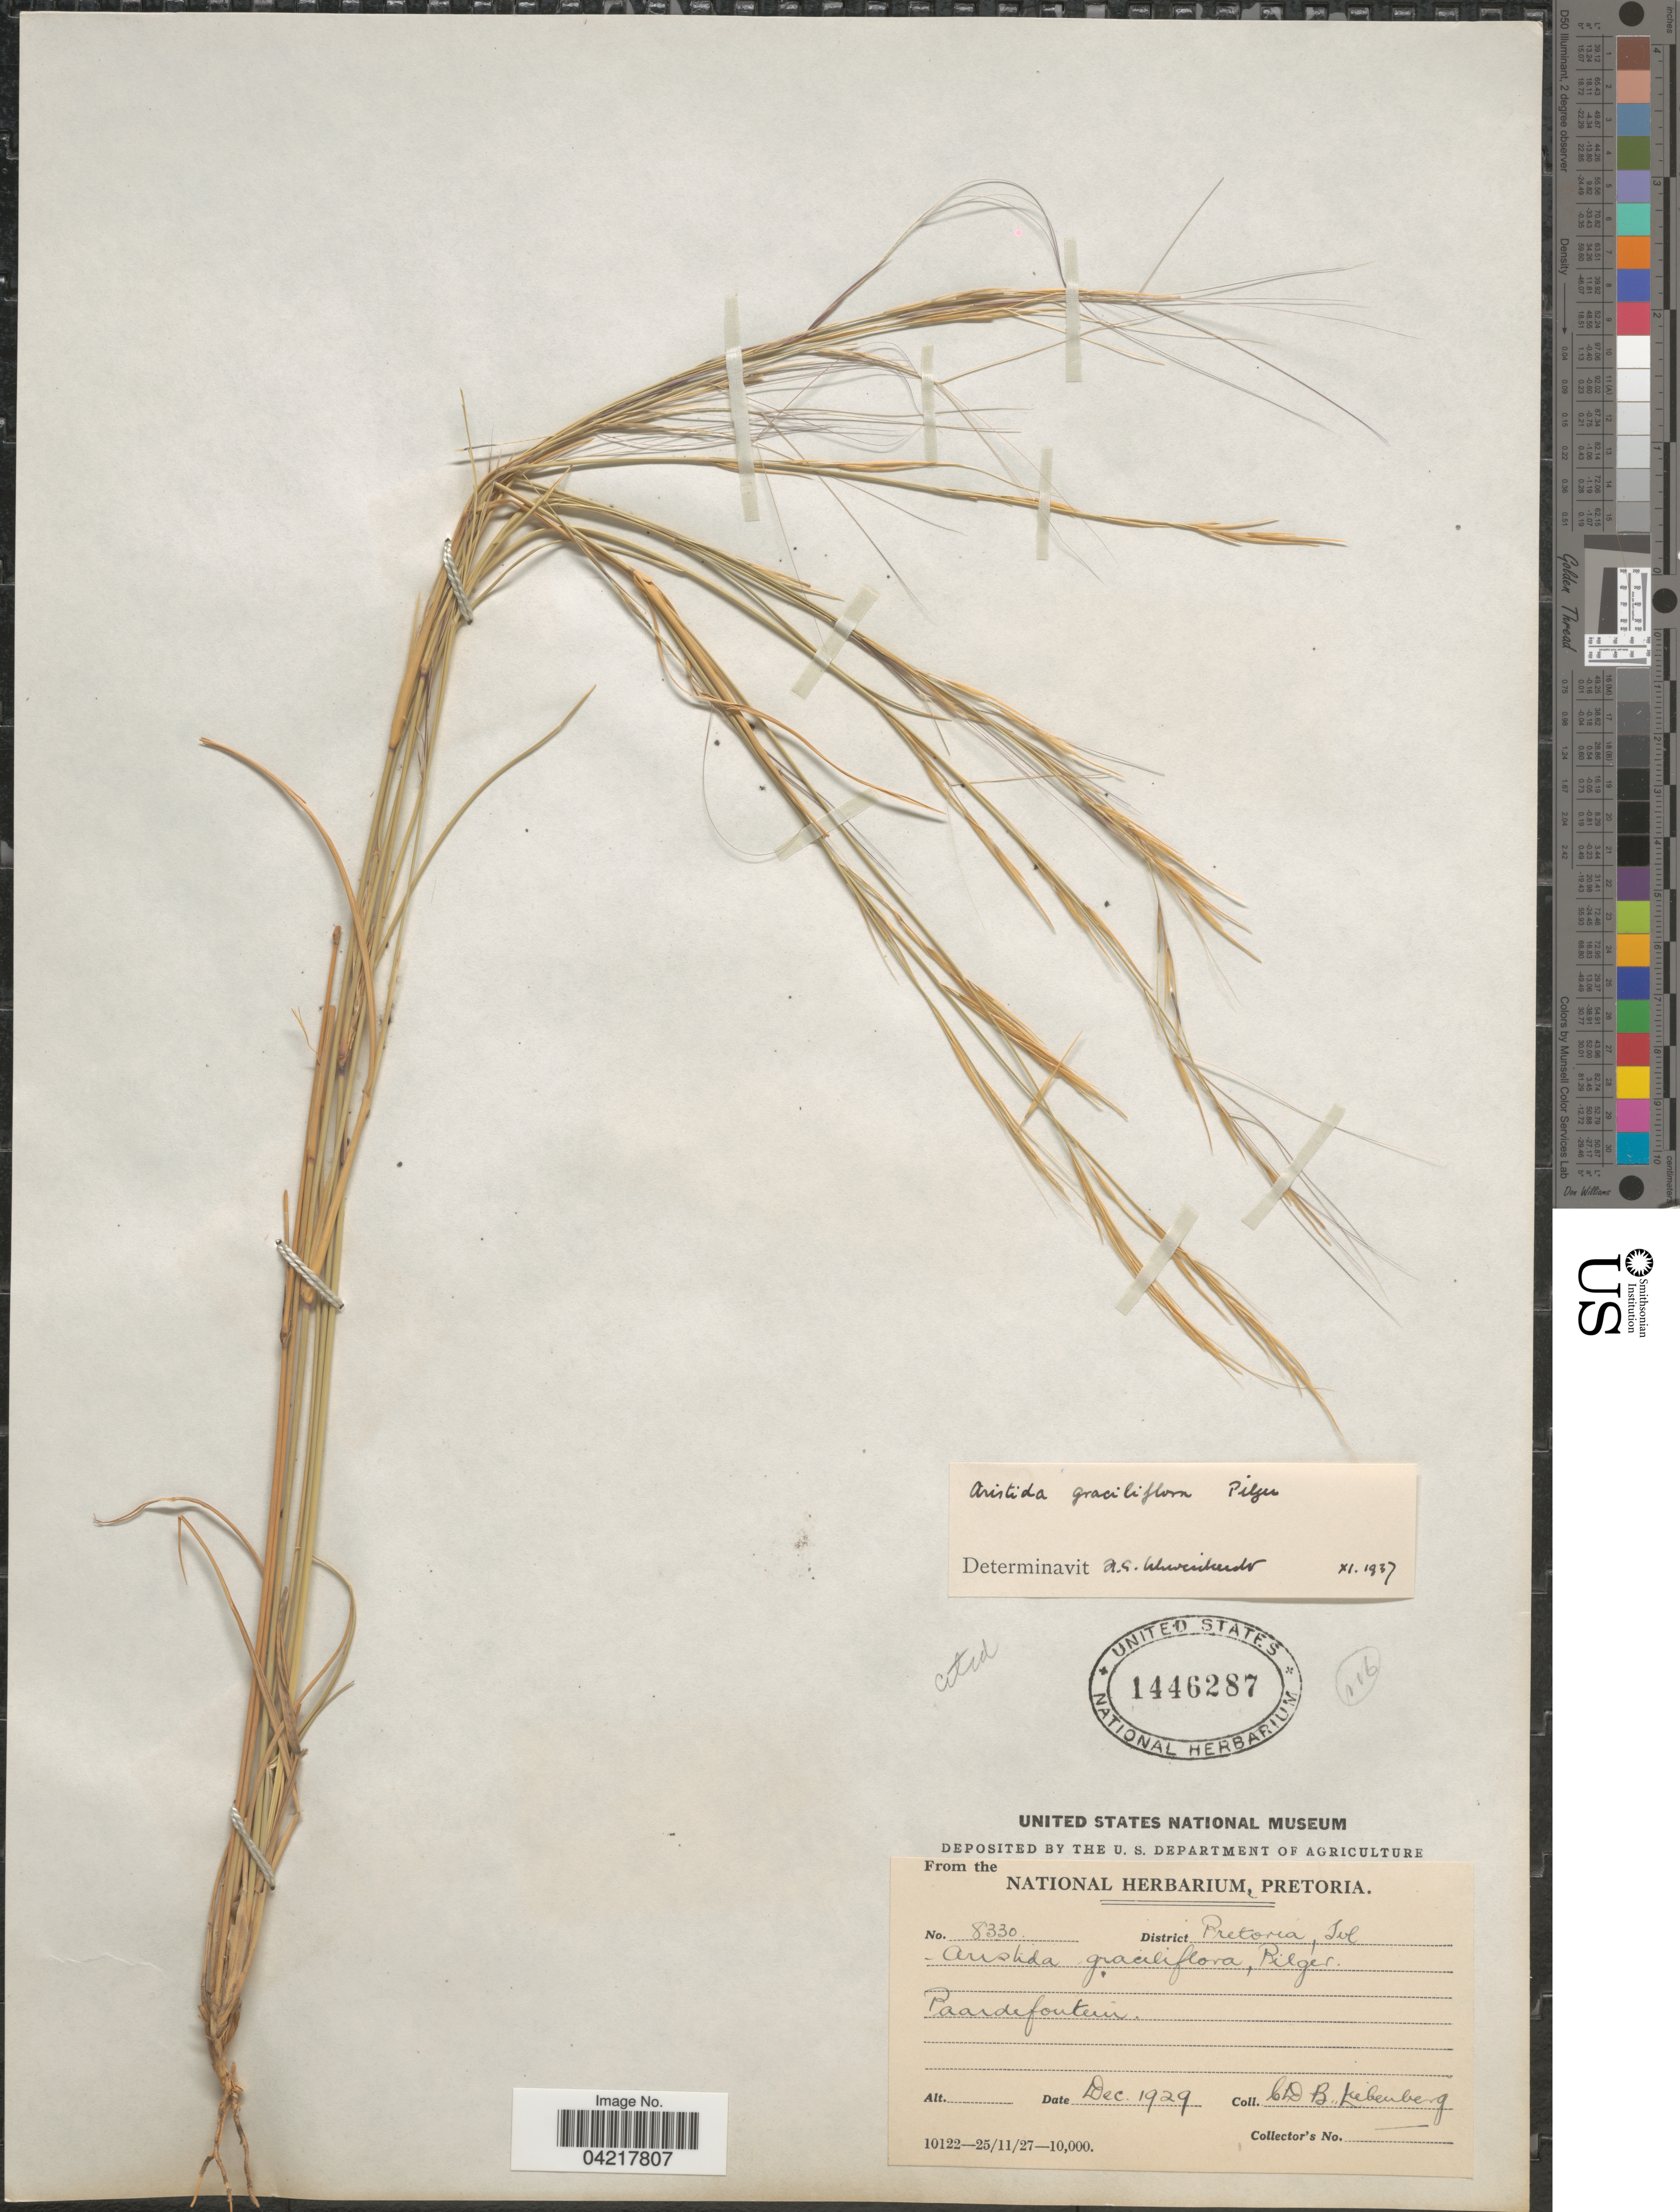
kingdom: Plantae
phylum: Tracheophyta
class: Liliopsida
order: Poales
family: Poaceae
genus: Aristida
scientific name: Aristida stipitata var. graciliflora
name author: (Pilg.) De Winter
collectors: C. Liebenberg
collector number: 8330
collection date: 1929-12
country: South Africa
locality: District Pretoria, Tvl. Paardenfontein.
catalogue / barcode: US 1446287